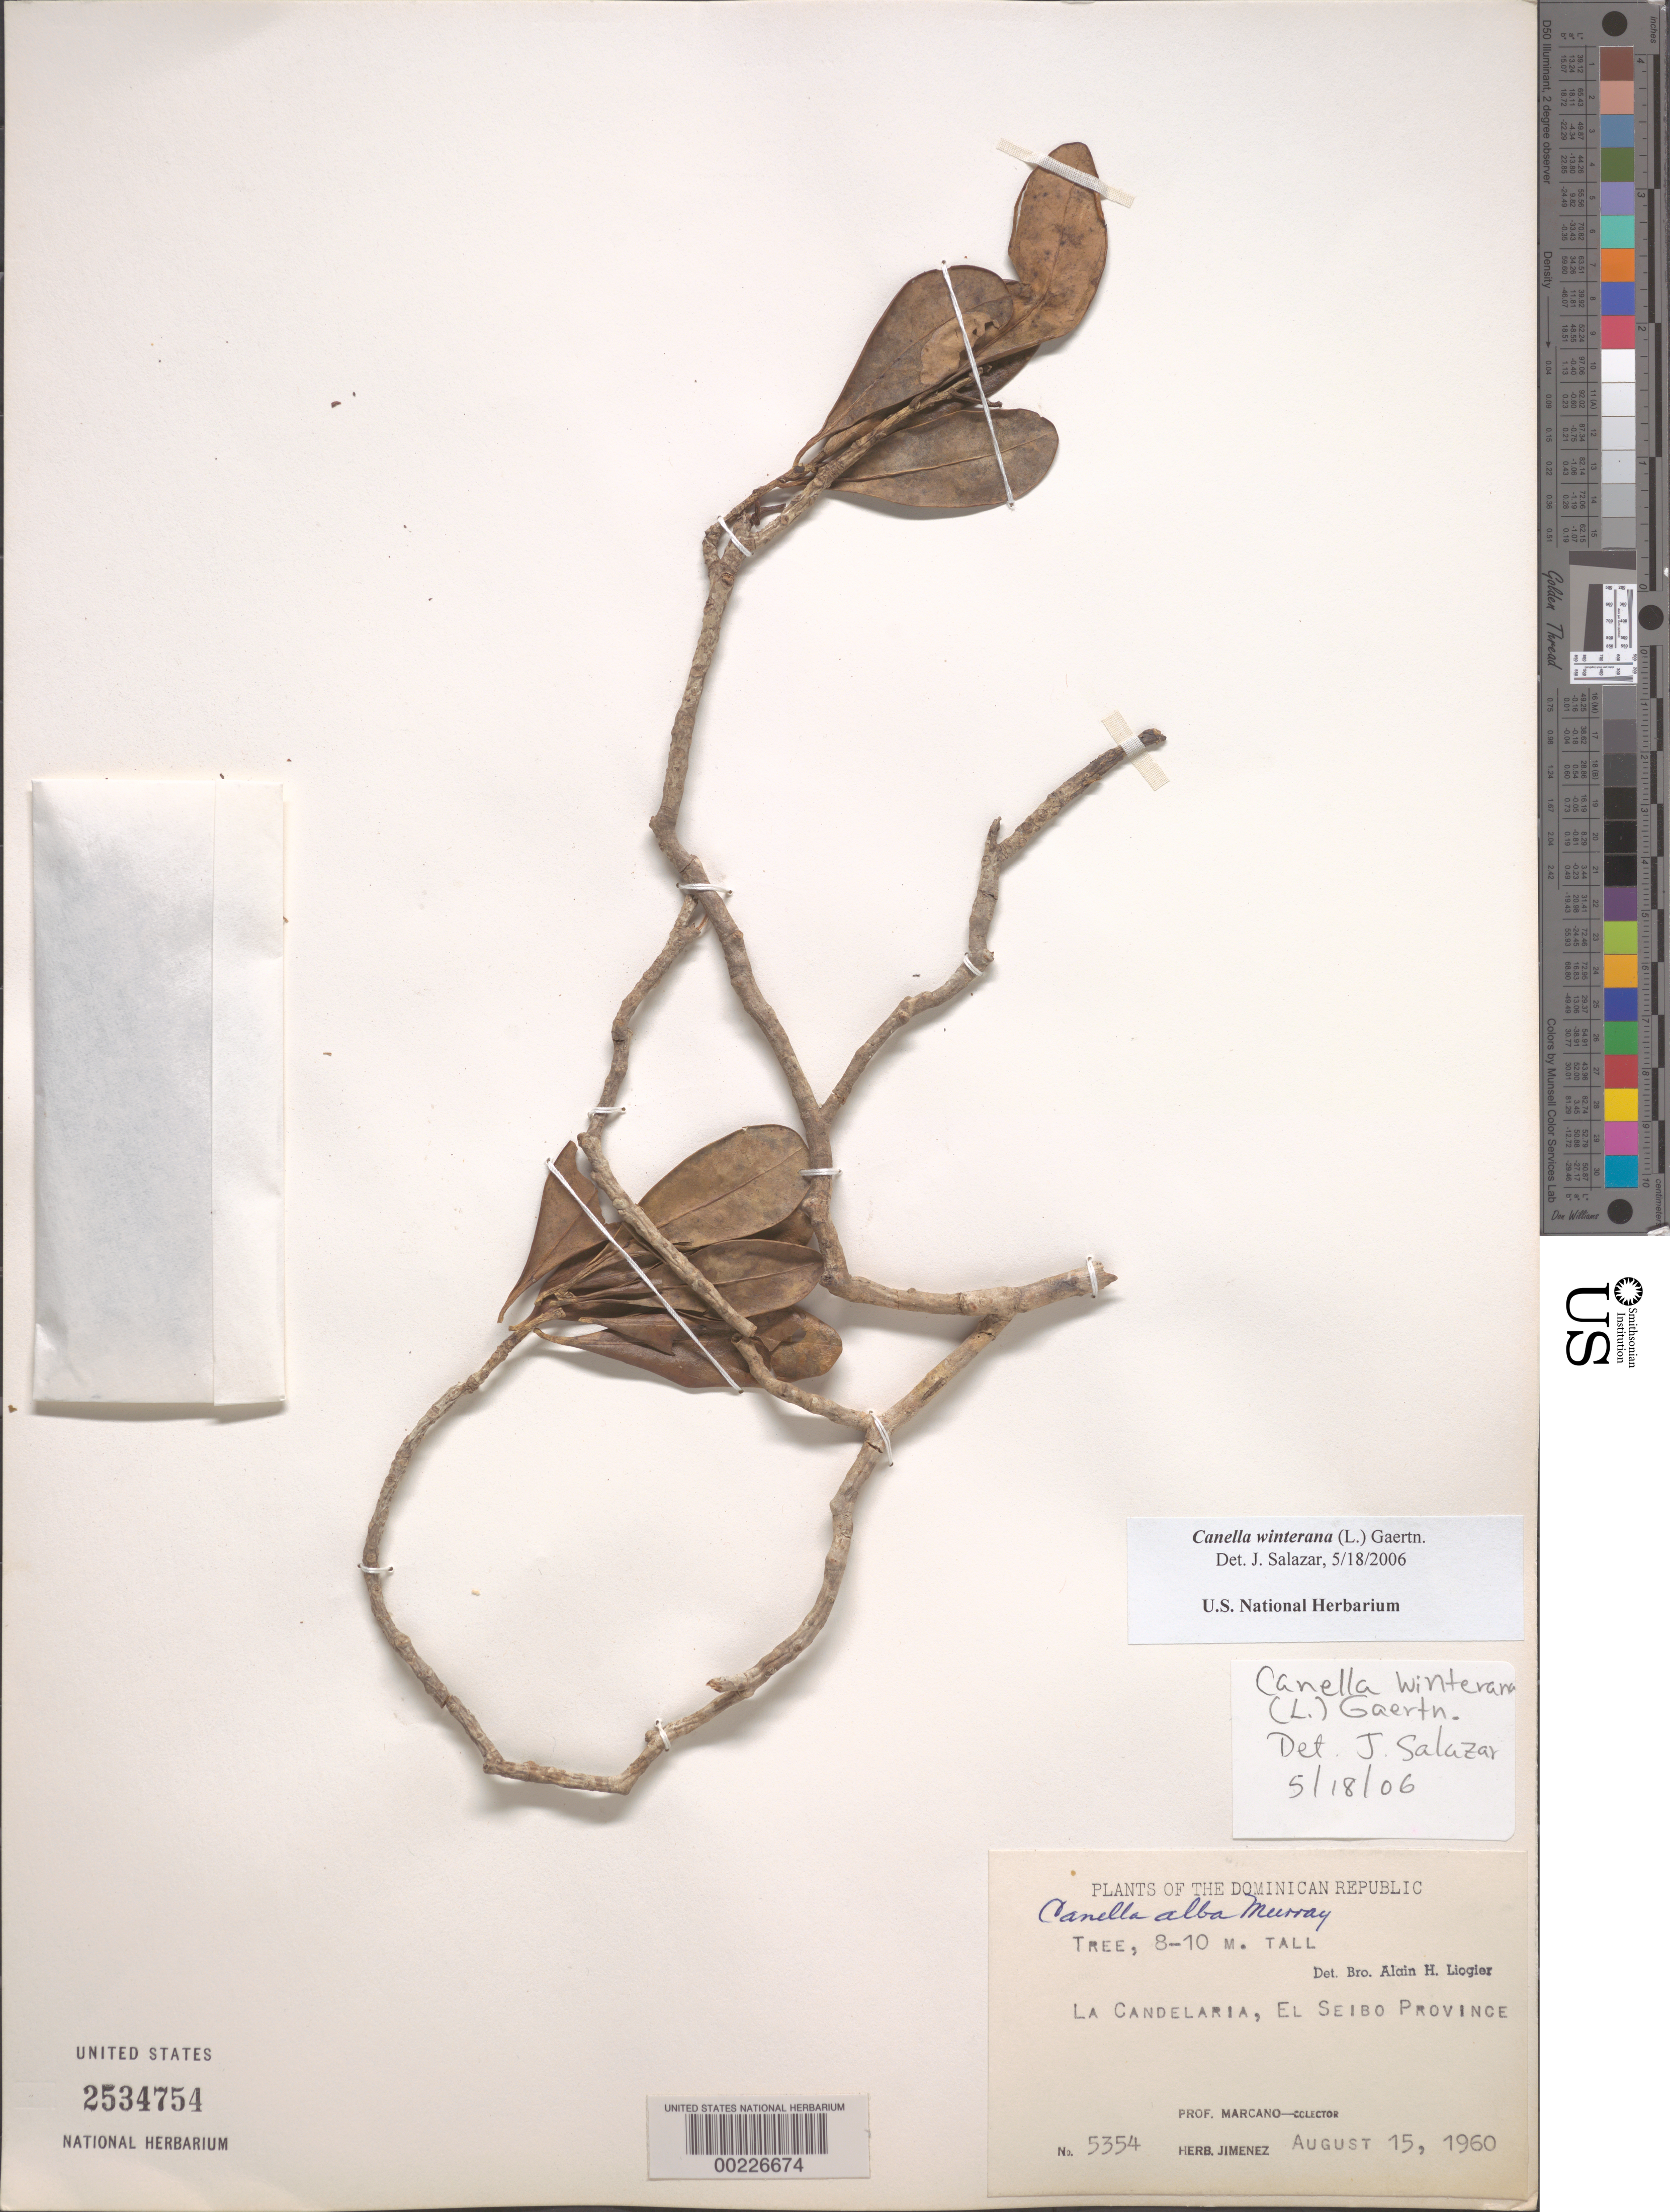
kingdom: Plantae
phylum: Tracheophyta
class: Magnoliopsida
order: Canellales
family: Canellaceae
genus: Canella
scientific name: Canella winterana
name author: (L.) Gaertn.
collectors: E. J. Marcano F.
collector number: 5354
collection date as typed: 15 Aug 1960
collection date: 1960-08-15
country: Dominican Republic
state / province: El Seíbo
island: Hispaniola Island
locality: La candelaria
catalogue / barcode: US 2534754